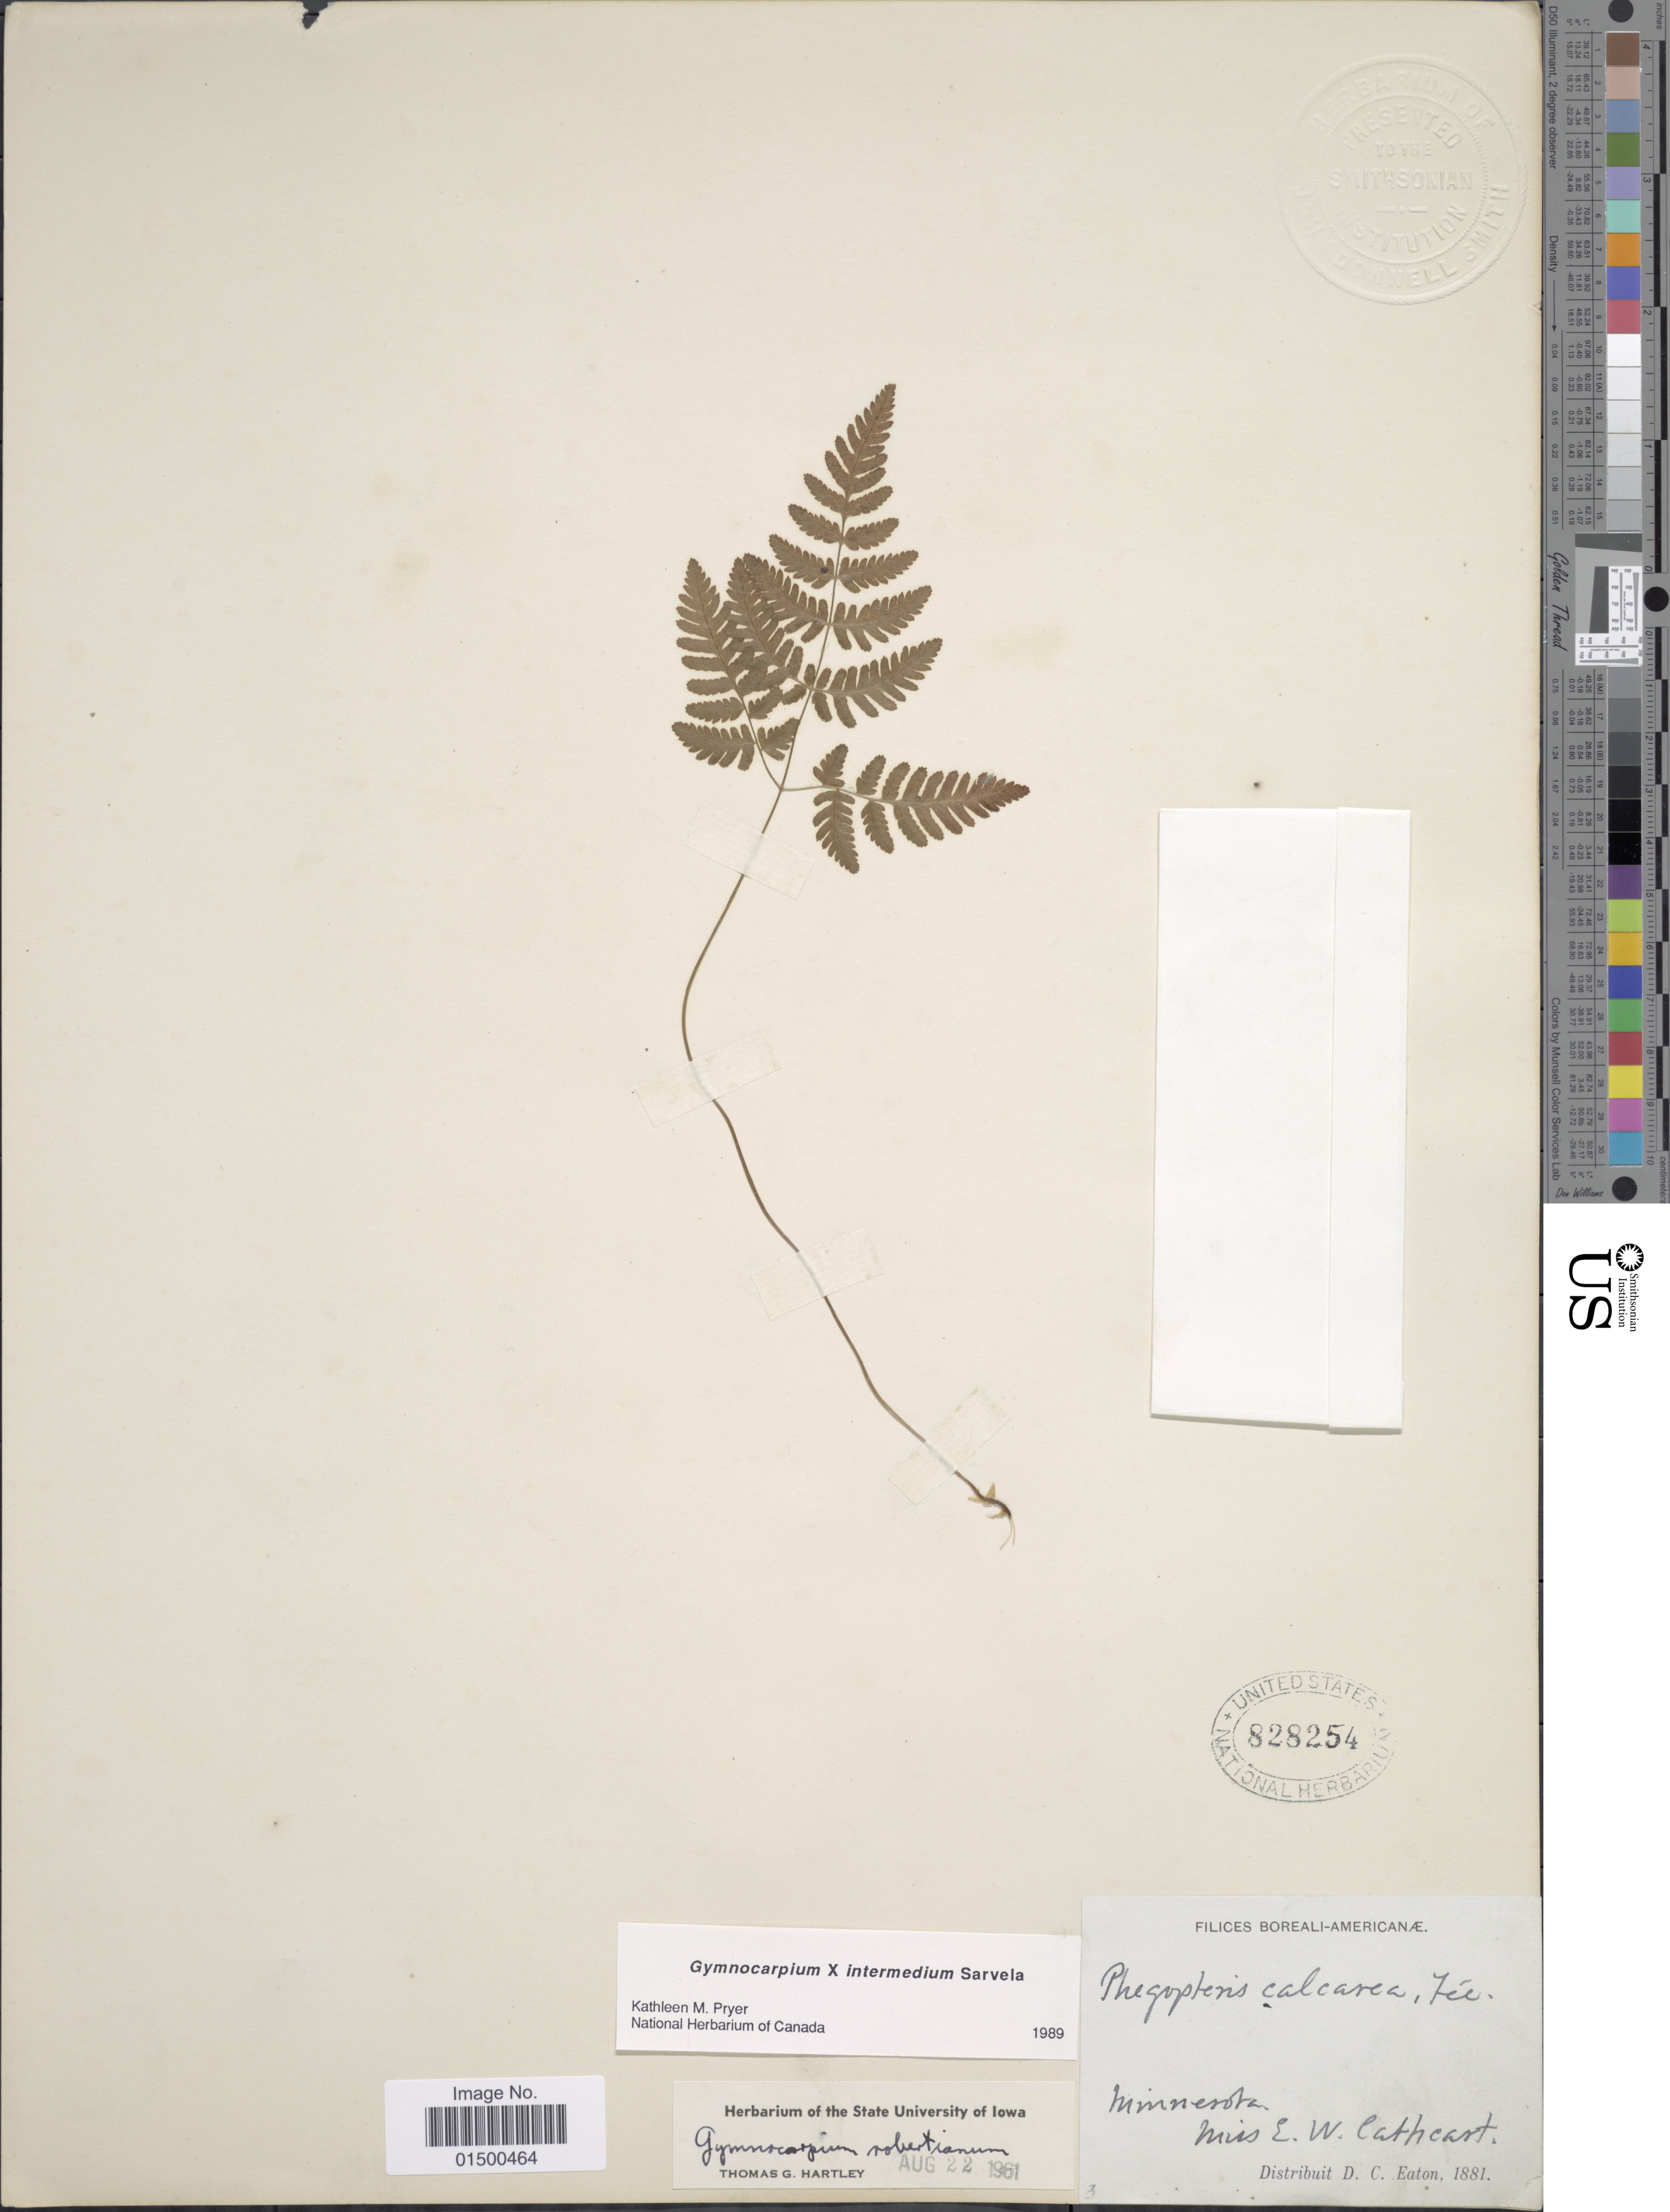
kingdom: Plantae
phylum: Tracheophyta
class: Polypodiopsida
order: Polypodiales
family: Cystopteridaceae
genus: Gymnocarpium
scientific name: Gymnocarpium x intermedium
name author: Sarvela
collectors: E. Catheart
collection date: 1881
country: United States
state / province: Minnesota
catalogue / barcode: US 828254